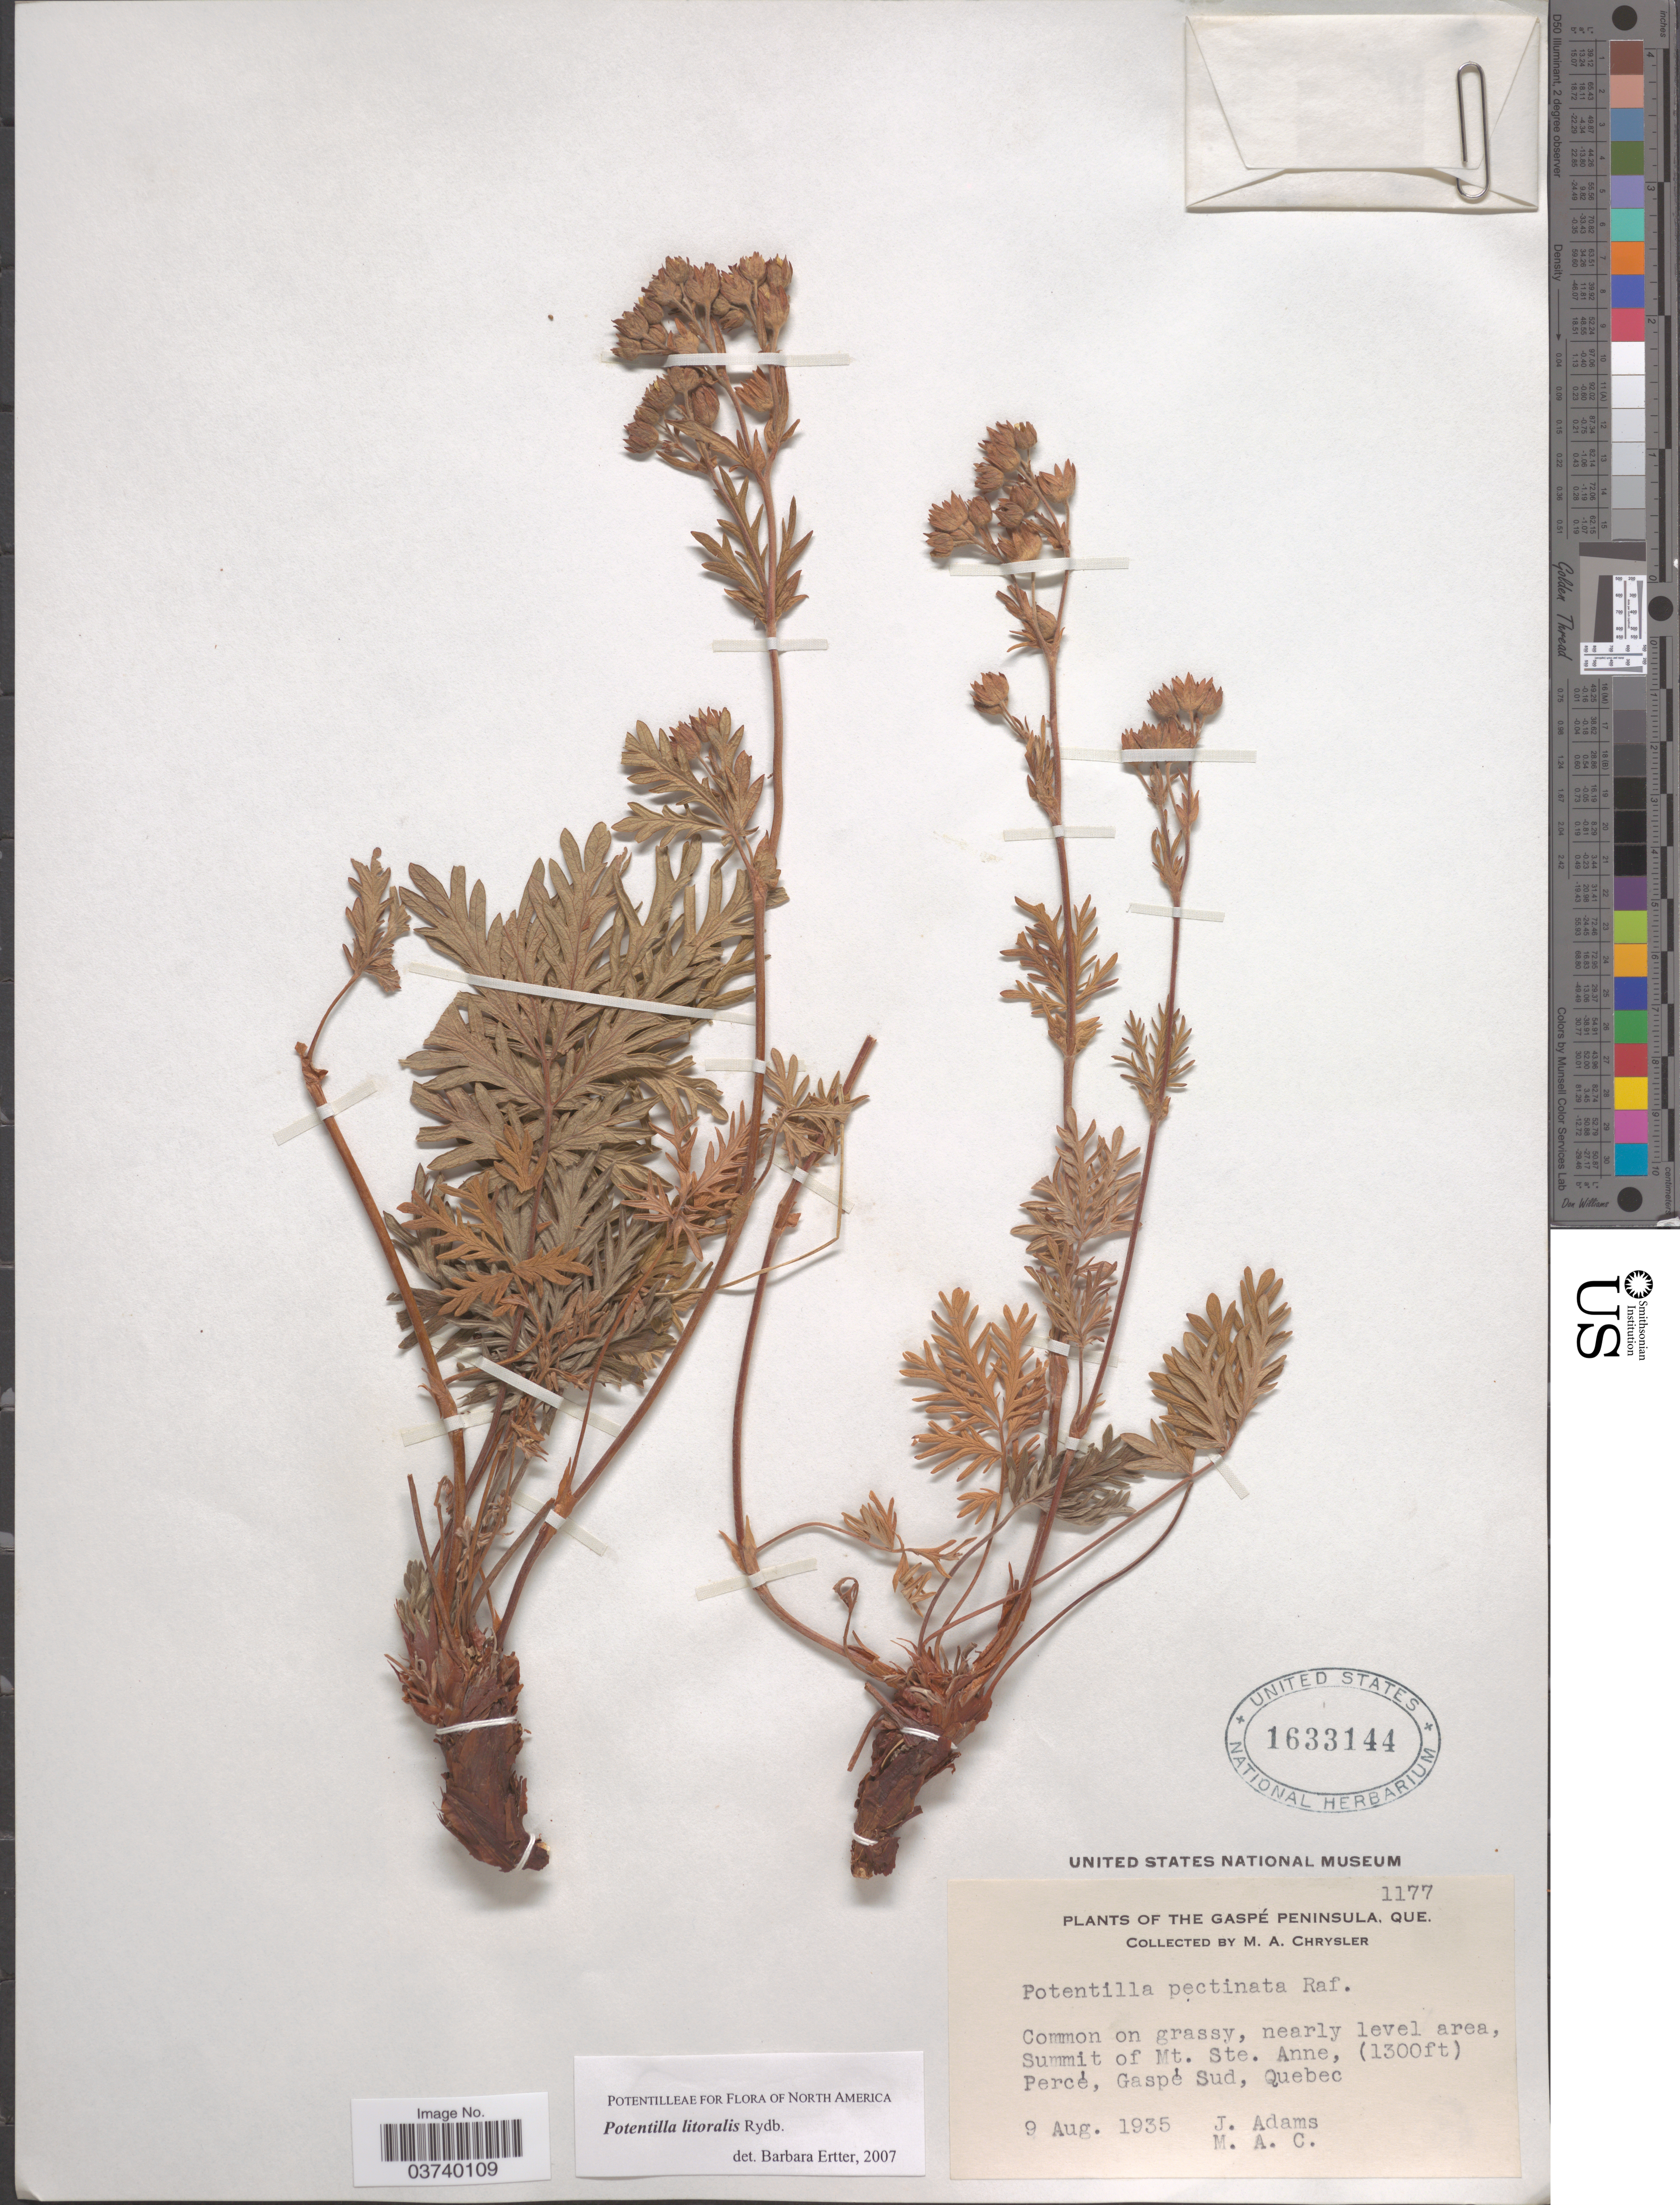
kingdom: Plantae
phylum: Tracheophyta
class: Magnoliopsida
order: Rosales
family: Rosaceae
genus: Potentilla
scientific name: Potentilla litoralis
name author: Rydb.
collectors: J. Adams & M. Chrysler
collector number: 1177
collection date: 1935-08-09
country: Canada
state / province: Quebec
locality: The Gaspé Peninsula. Nearly level area, Summit of Mt. Ste. Anne, Percé, Gaspé Sud.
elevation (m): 396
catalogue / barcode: US 1633144